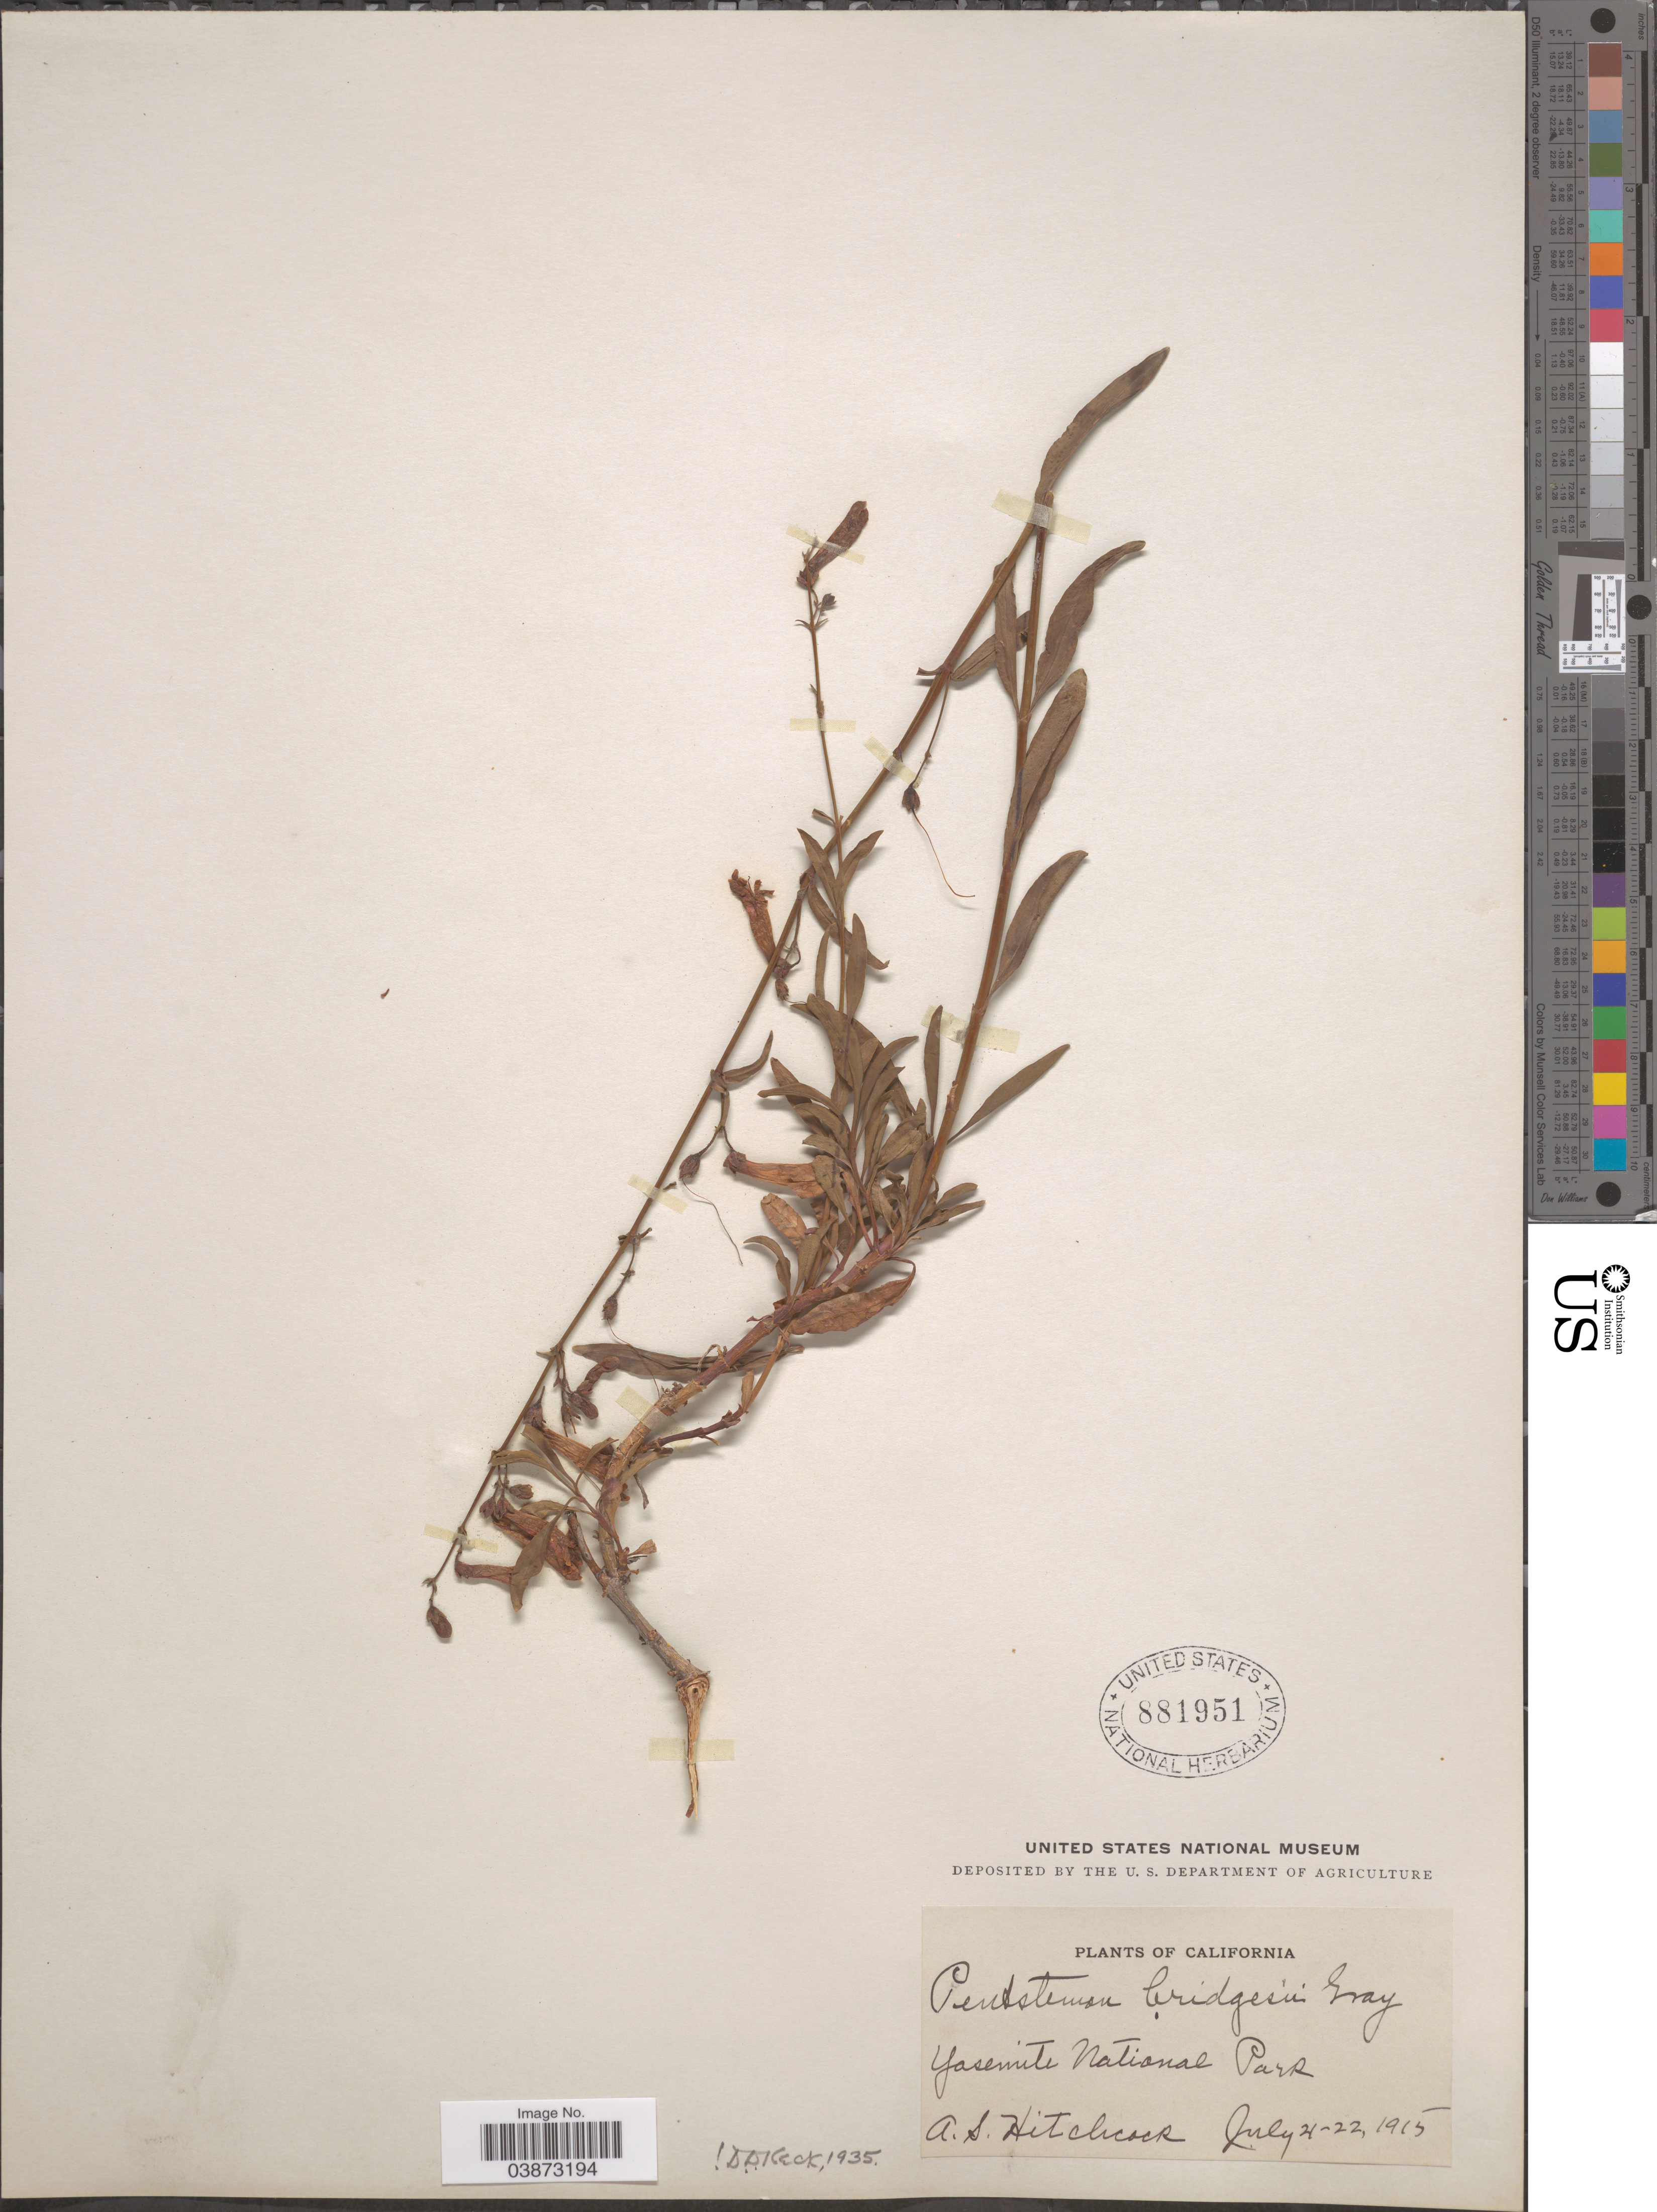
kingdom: Plantae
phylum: Tracheophyta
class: Magnoliopsida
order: Lamiales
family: Plantaginaceae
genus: Penstemon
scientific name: Penstemon bridgesii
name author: A. Gray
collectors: A. S. Hitchcock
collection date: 1915-07-21/1915-07-22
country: United States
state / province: California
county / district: Mariposa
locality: Yosemite National Park.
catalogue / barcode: US 881951